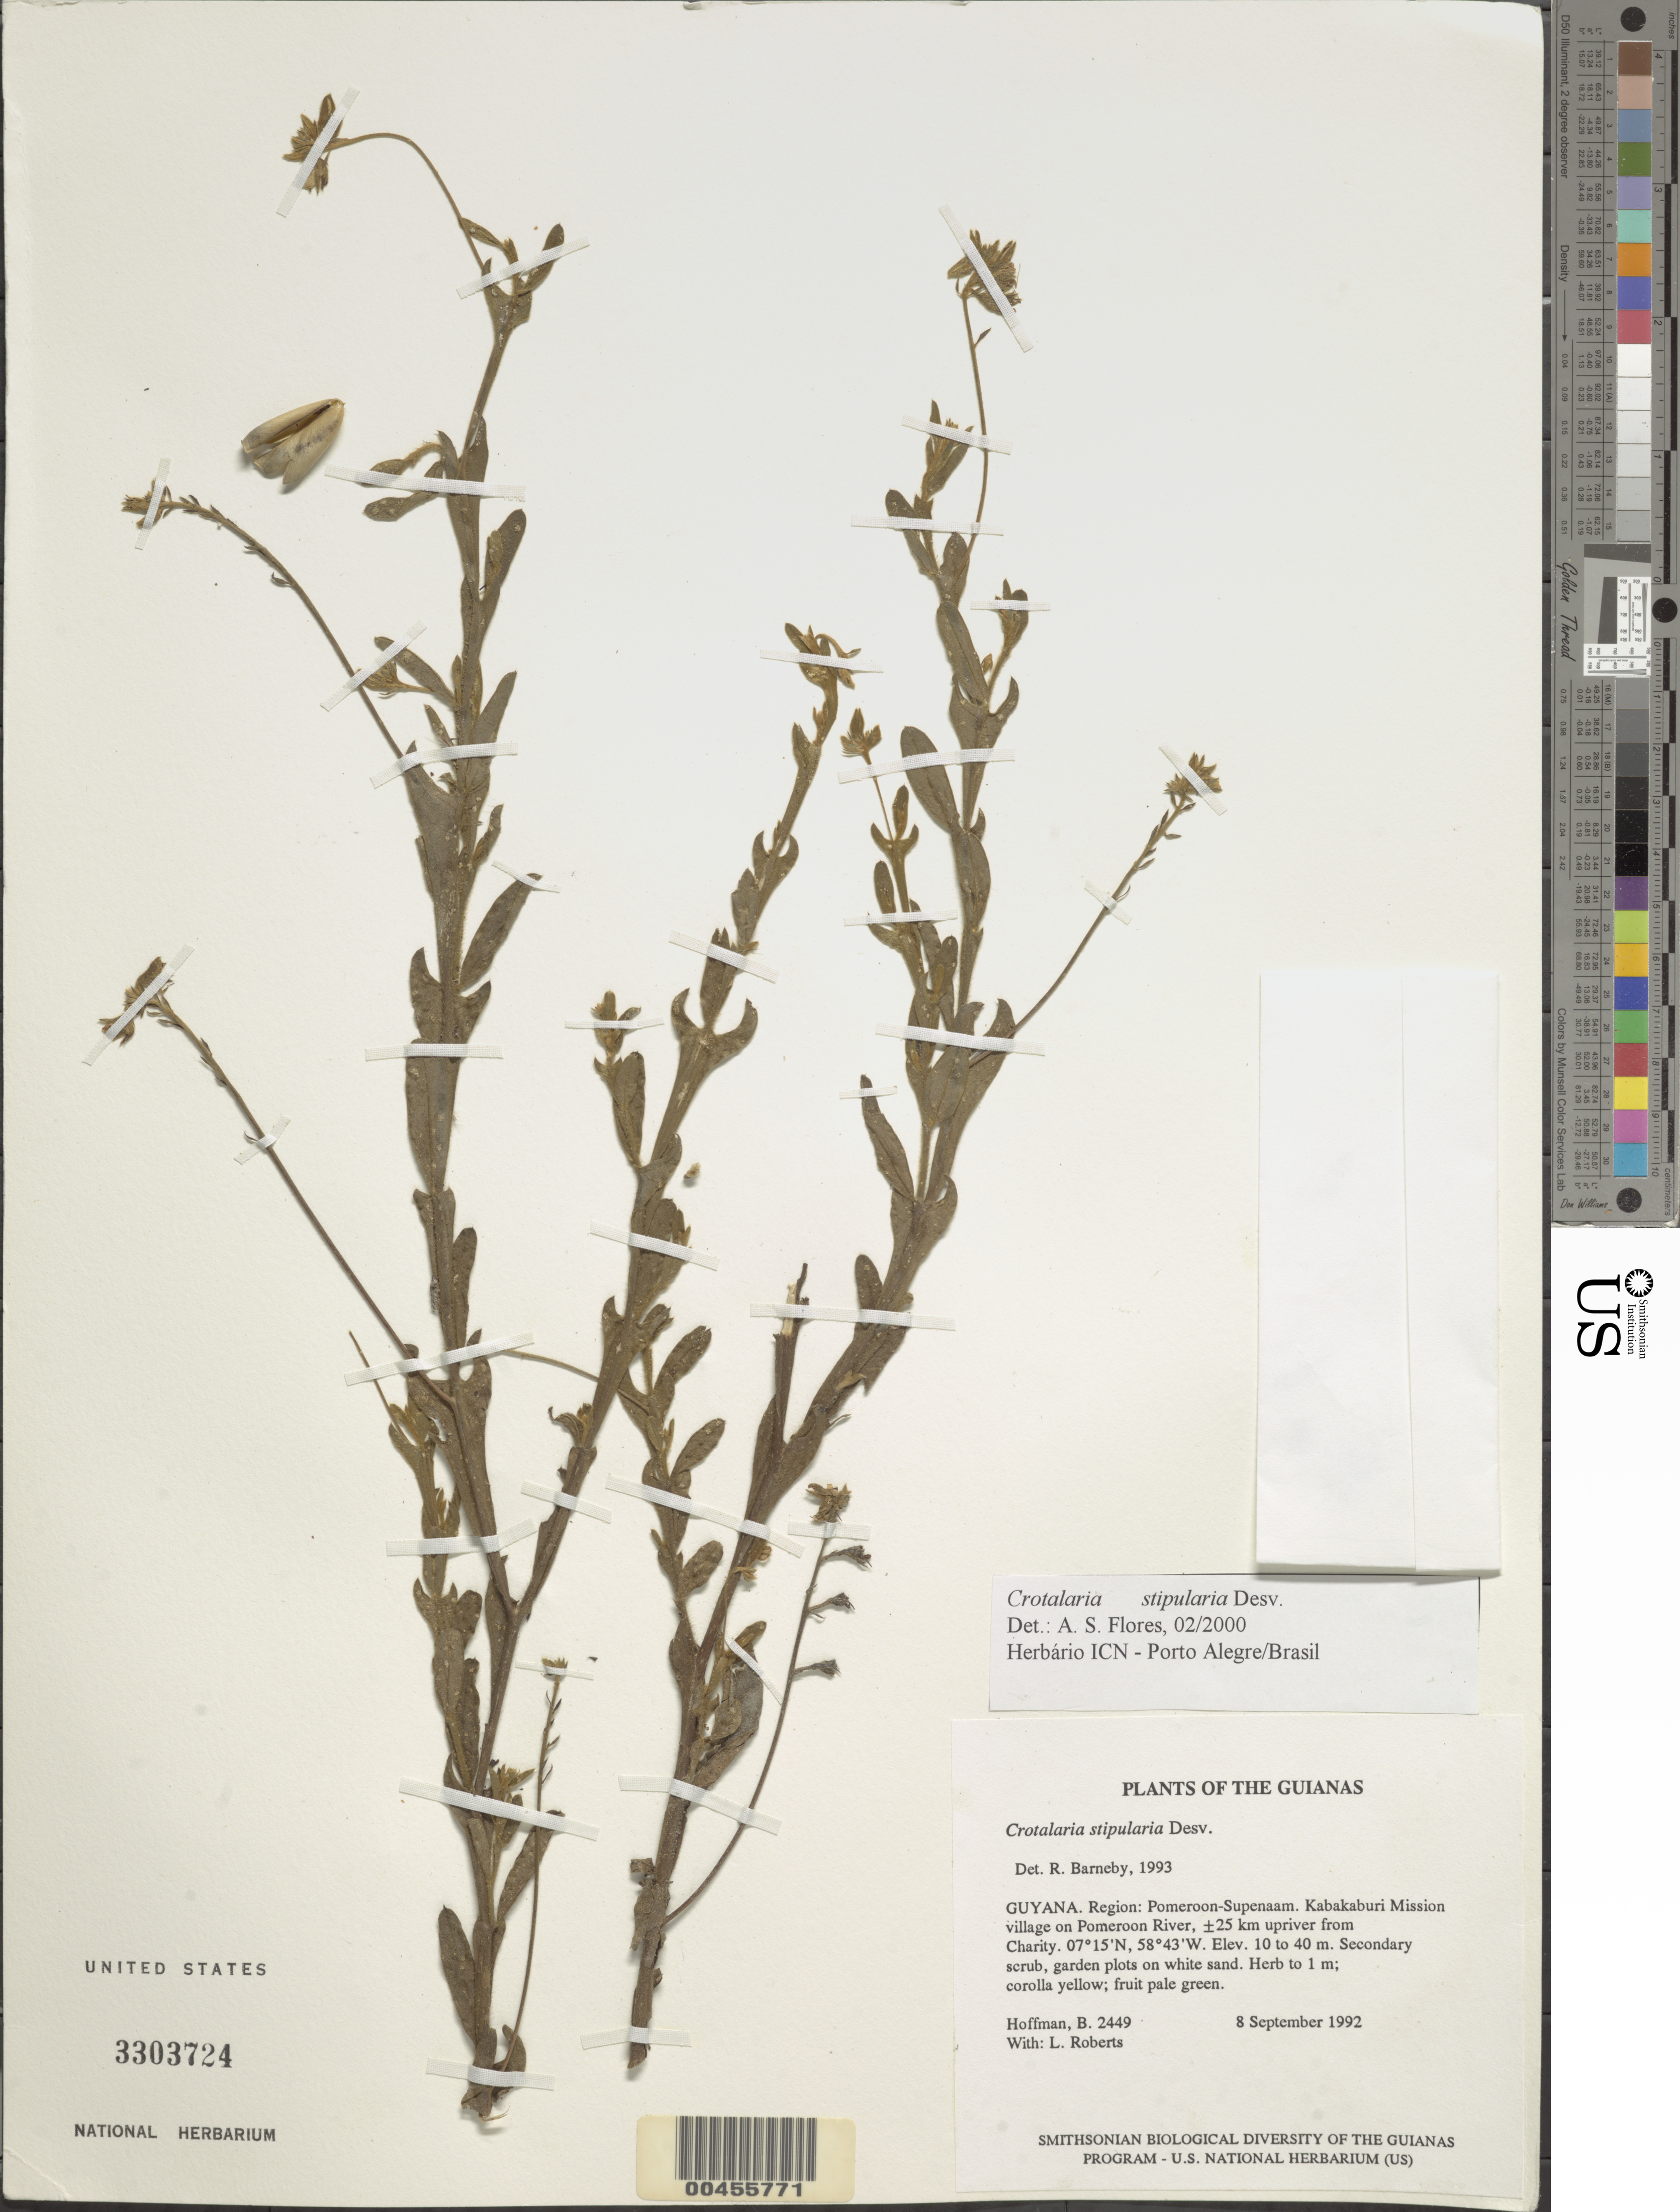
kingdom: Plantae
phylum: Tracheophyta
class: Magnoliopsida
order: Fabales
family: Fabaceae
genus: Crotalaria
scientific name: Crotalaria stipularia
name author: Desv.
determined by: Barneby, Rupert C., (NY)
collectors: B. Hoffman & L. Roberts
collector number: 2449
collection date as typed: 8 September 1992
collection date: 1992-09-08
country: Guyana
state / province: Pomeroon-Supenaam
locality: Kabakaburi Mission village on Pomeroon River, ±25 km upriver from Charity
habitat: Secondary scrub, garden plots on white sand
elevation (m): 10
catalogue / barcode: US 3303724